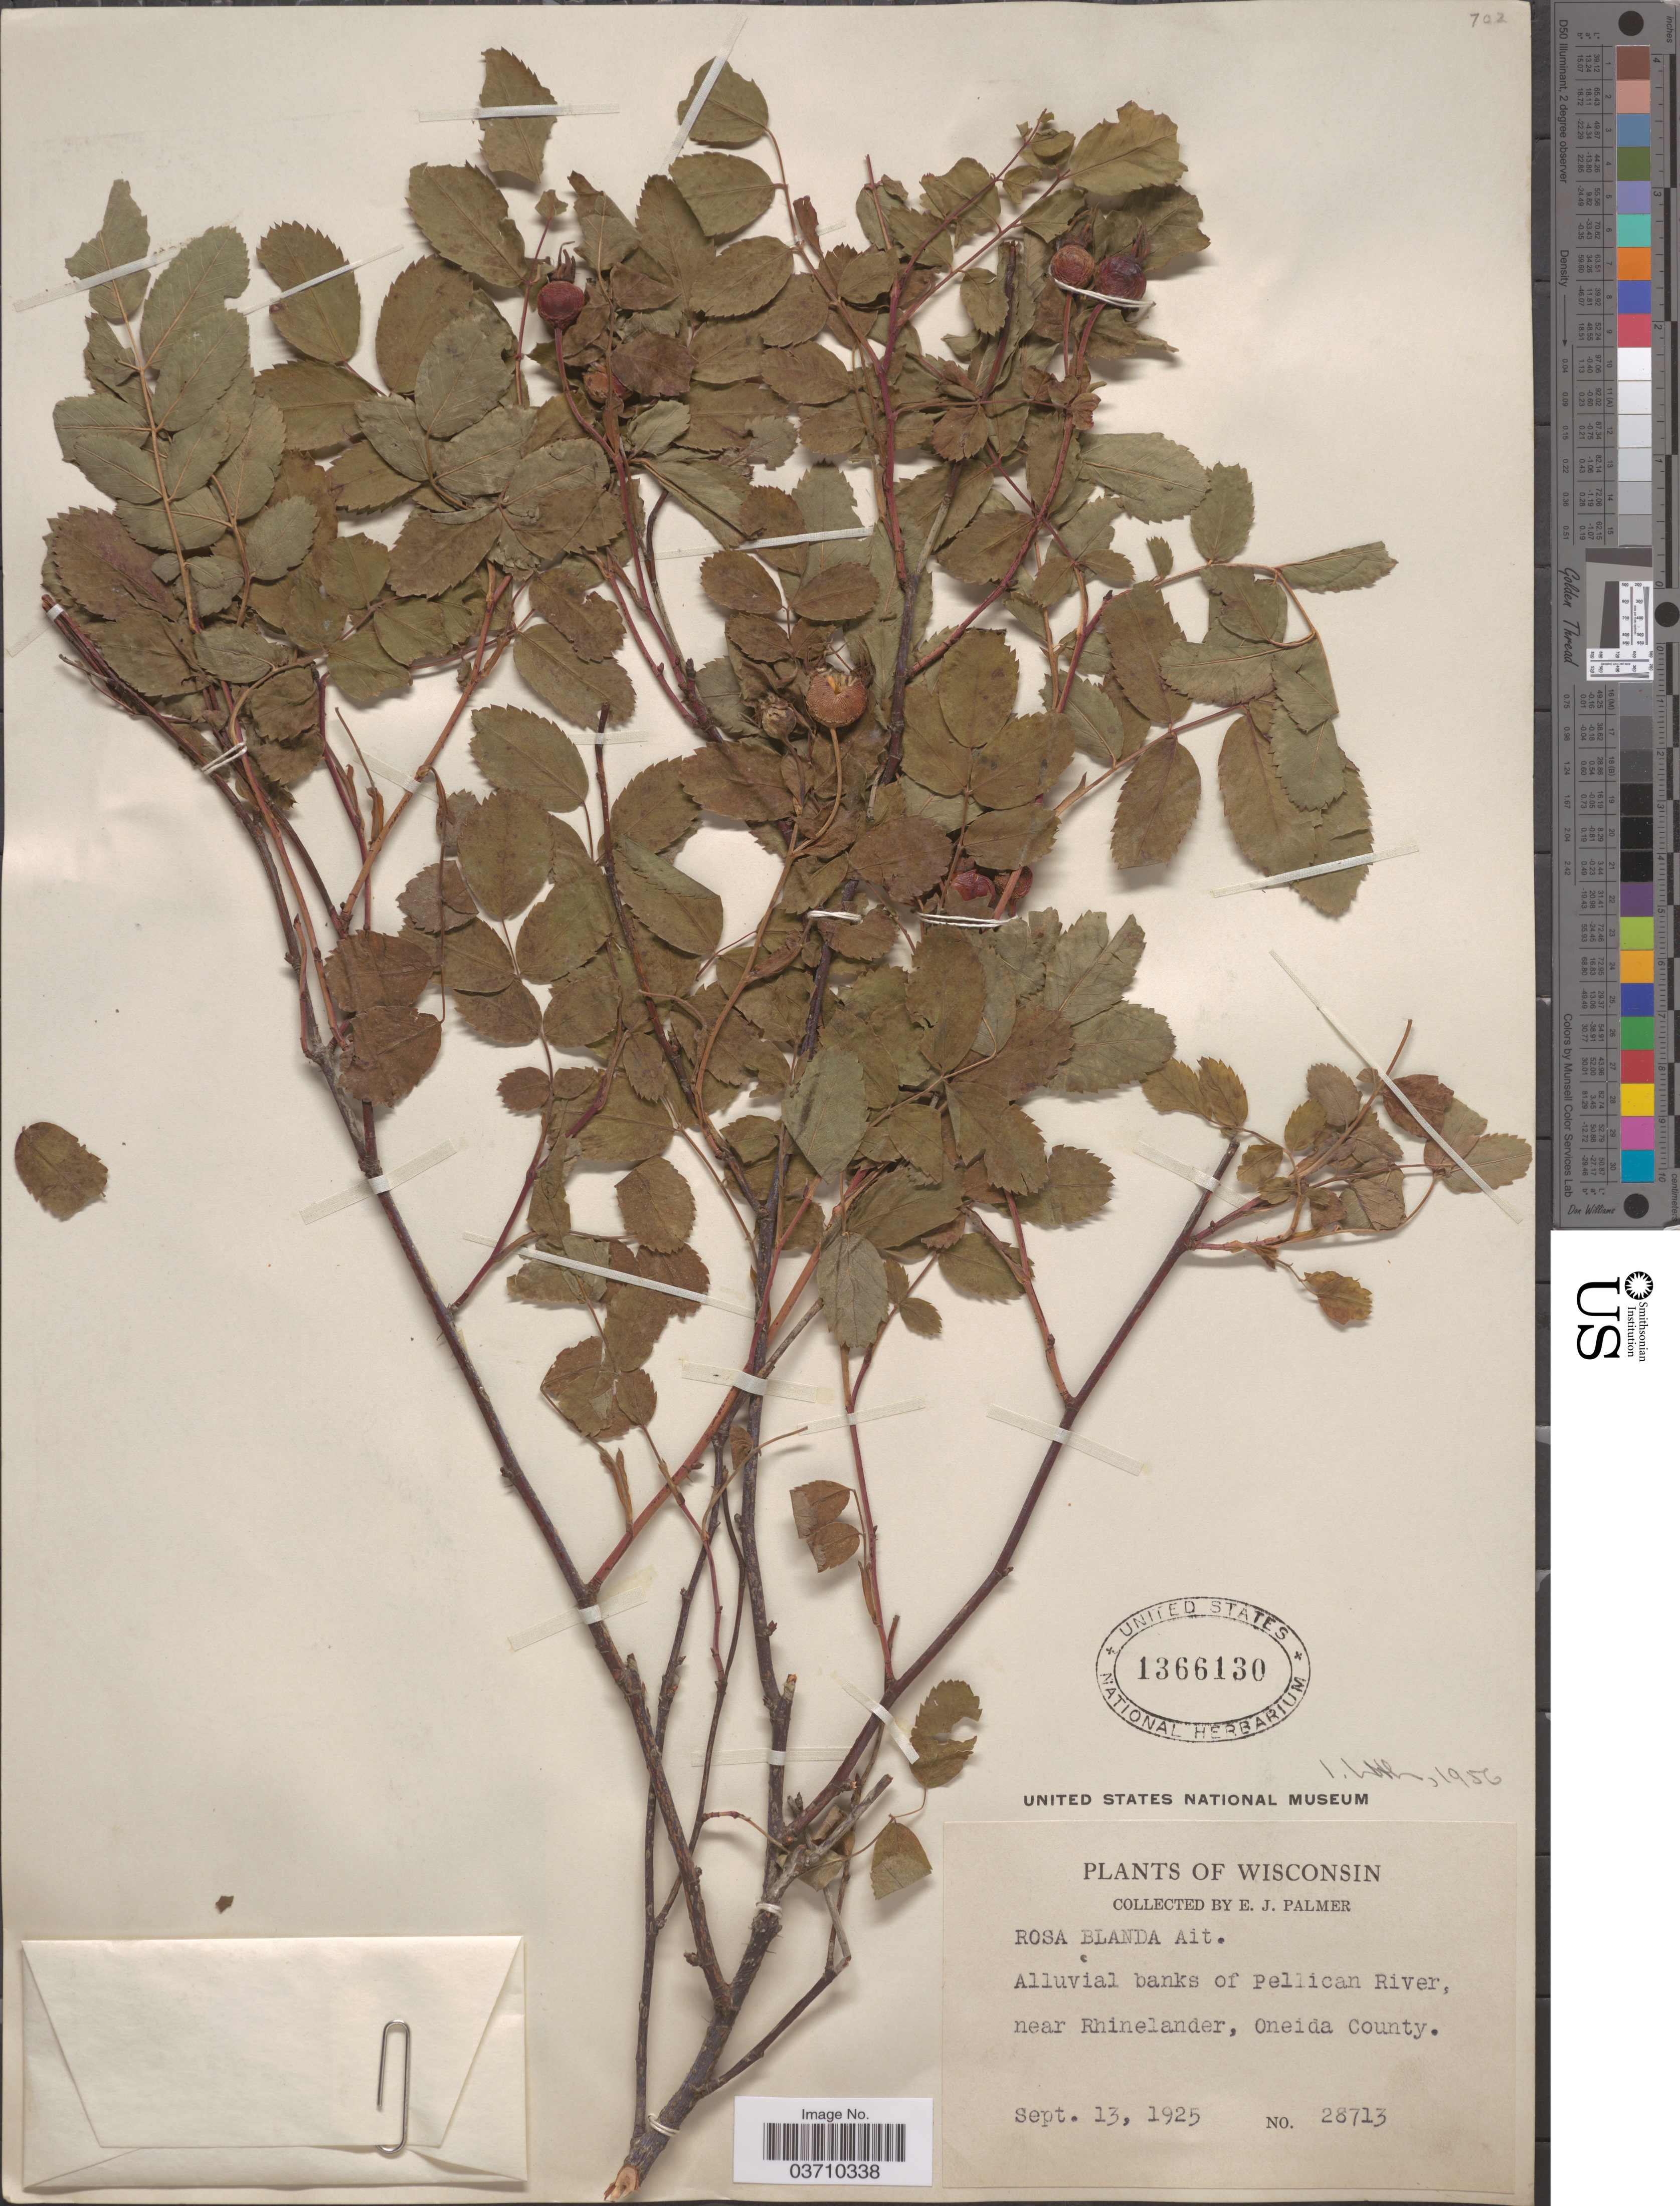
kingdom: Plantae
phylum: Tracheophyta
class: Magnoliopsida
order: Rosales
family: Rosaceae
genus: Rosa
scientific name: Rosa blanda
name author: Aiton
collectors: E. J. Palmer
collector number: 28713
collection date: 1925-09-13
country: United States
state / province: Wisconsin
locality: Pellican River, near Rhinelander, Oneida County.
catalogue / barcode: US 1366130